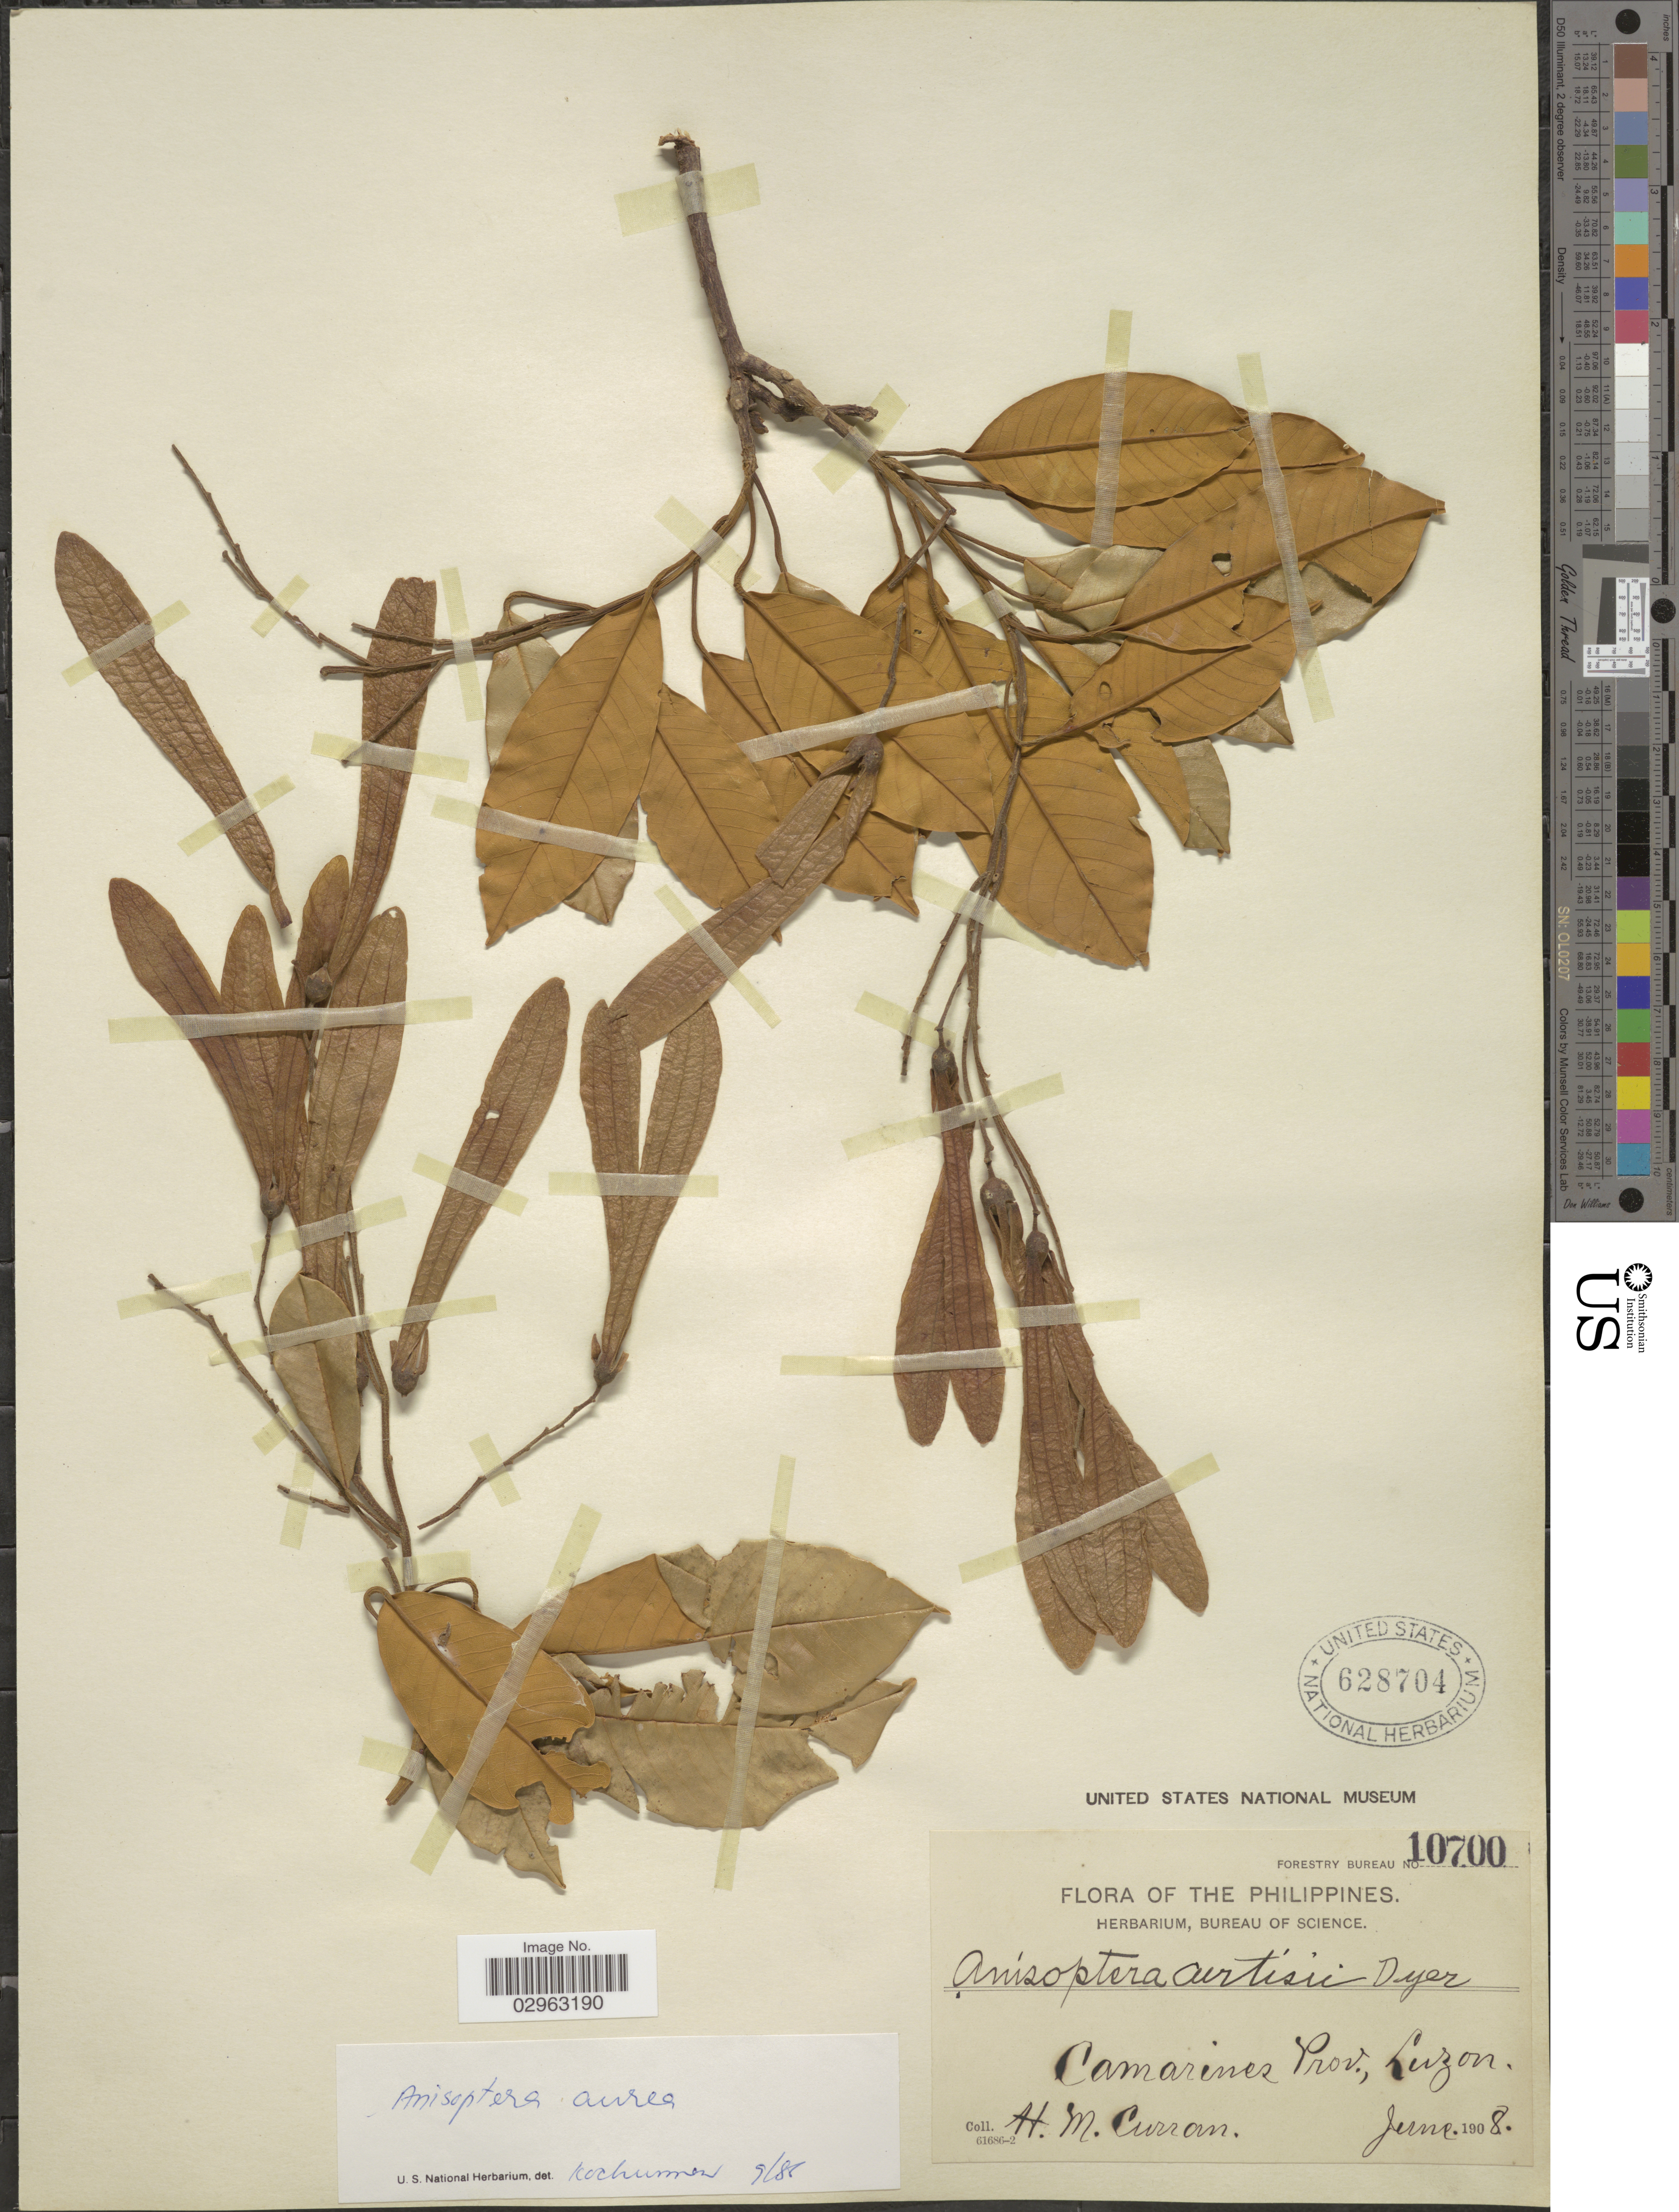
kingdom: Plantae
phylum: Tracheophyta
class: Magnoliopsida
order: Malvales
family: Dipterocarpaceae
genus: Anisoptera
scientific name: Anisoptera aurea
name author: Foxw.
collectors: H. M. Curran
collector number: Forestry Bureau 10700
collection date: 1908-06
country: Philippines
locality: Camarines Prov., Luzon.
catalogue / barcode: US 628704